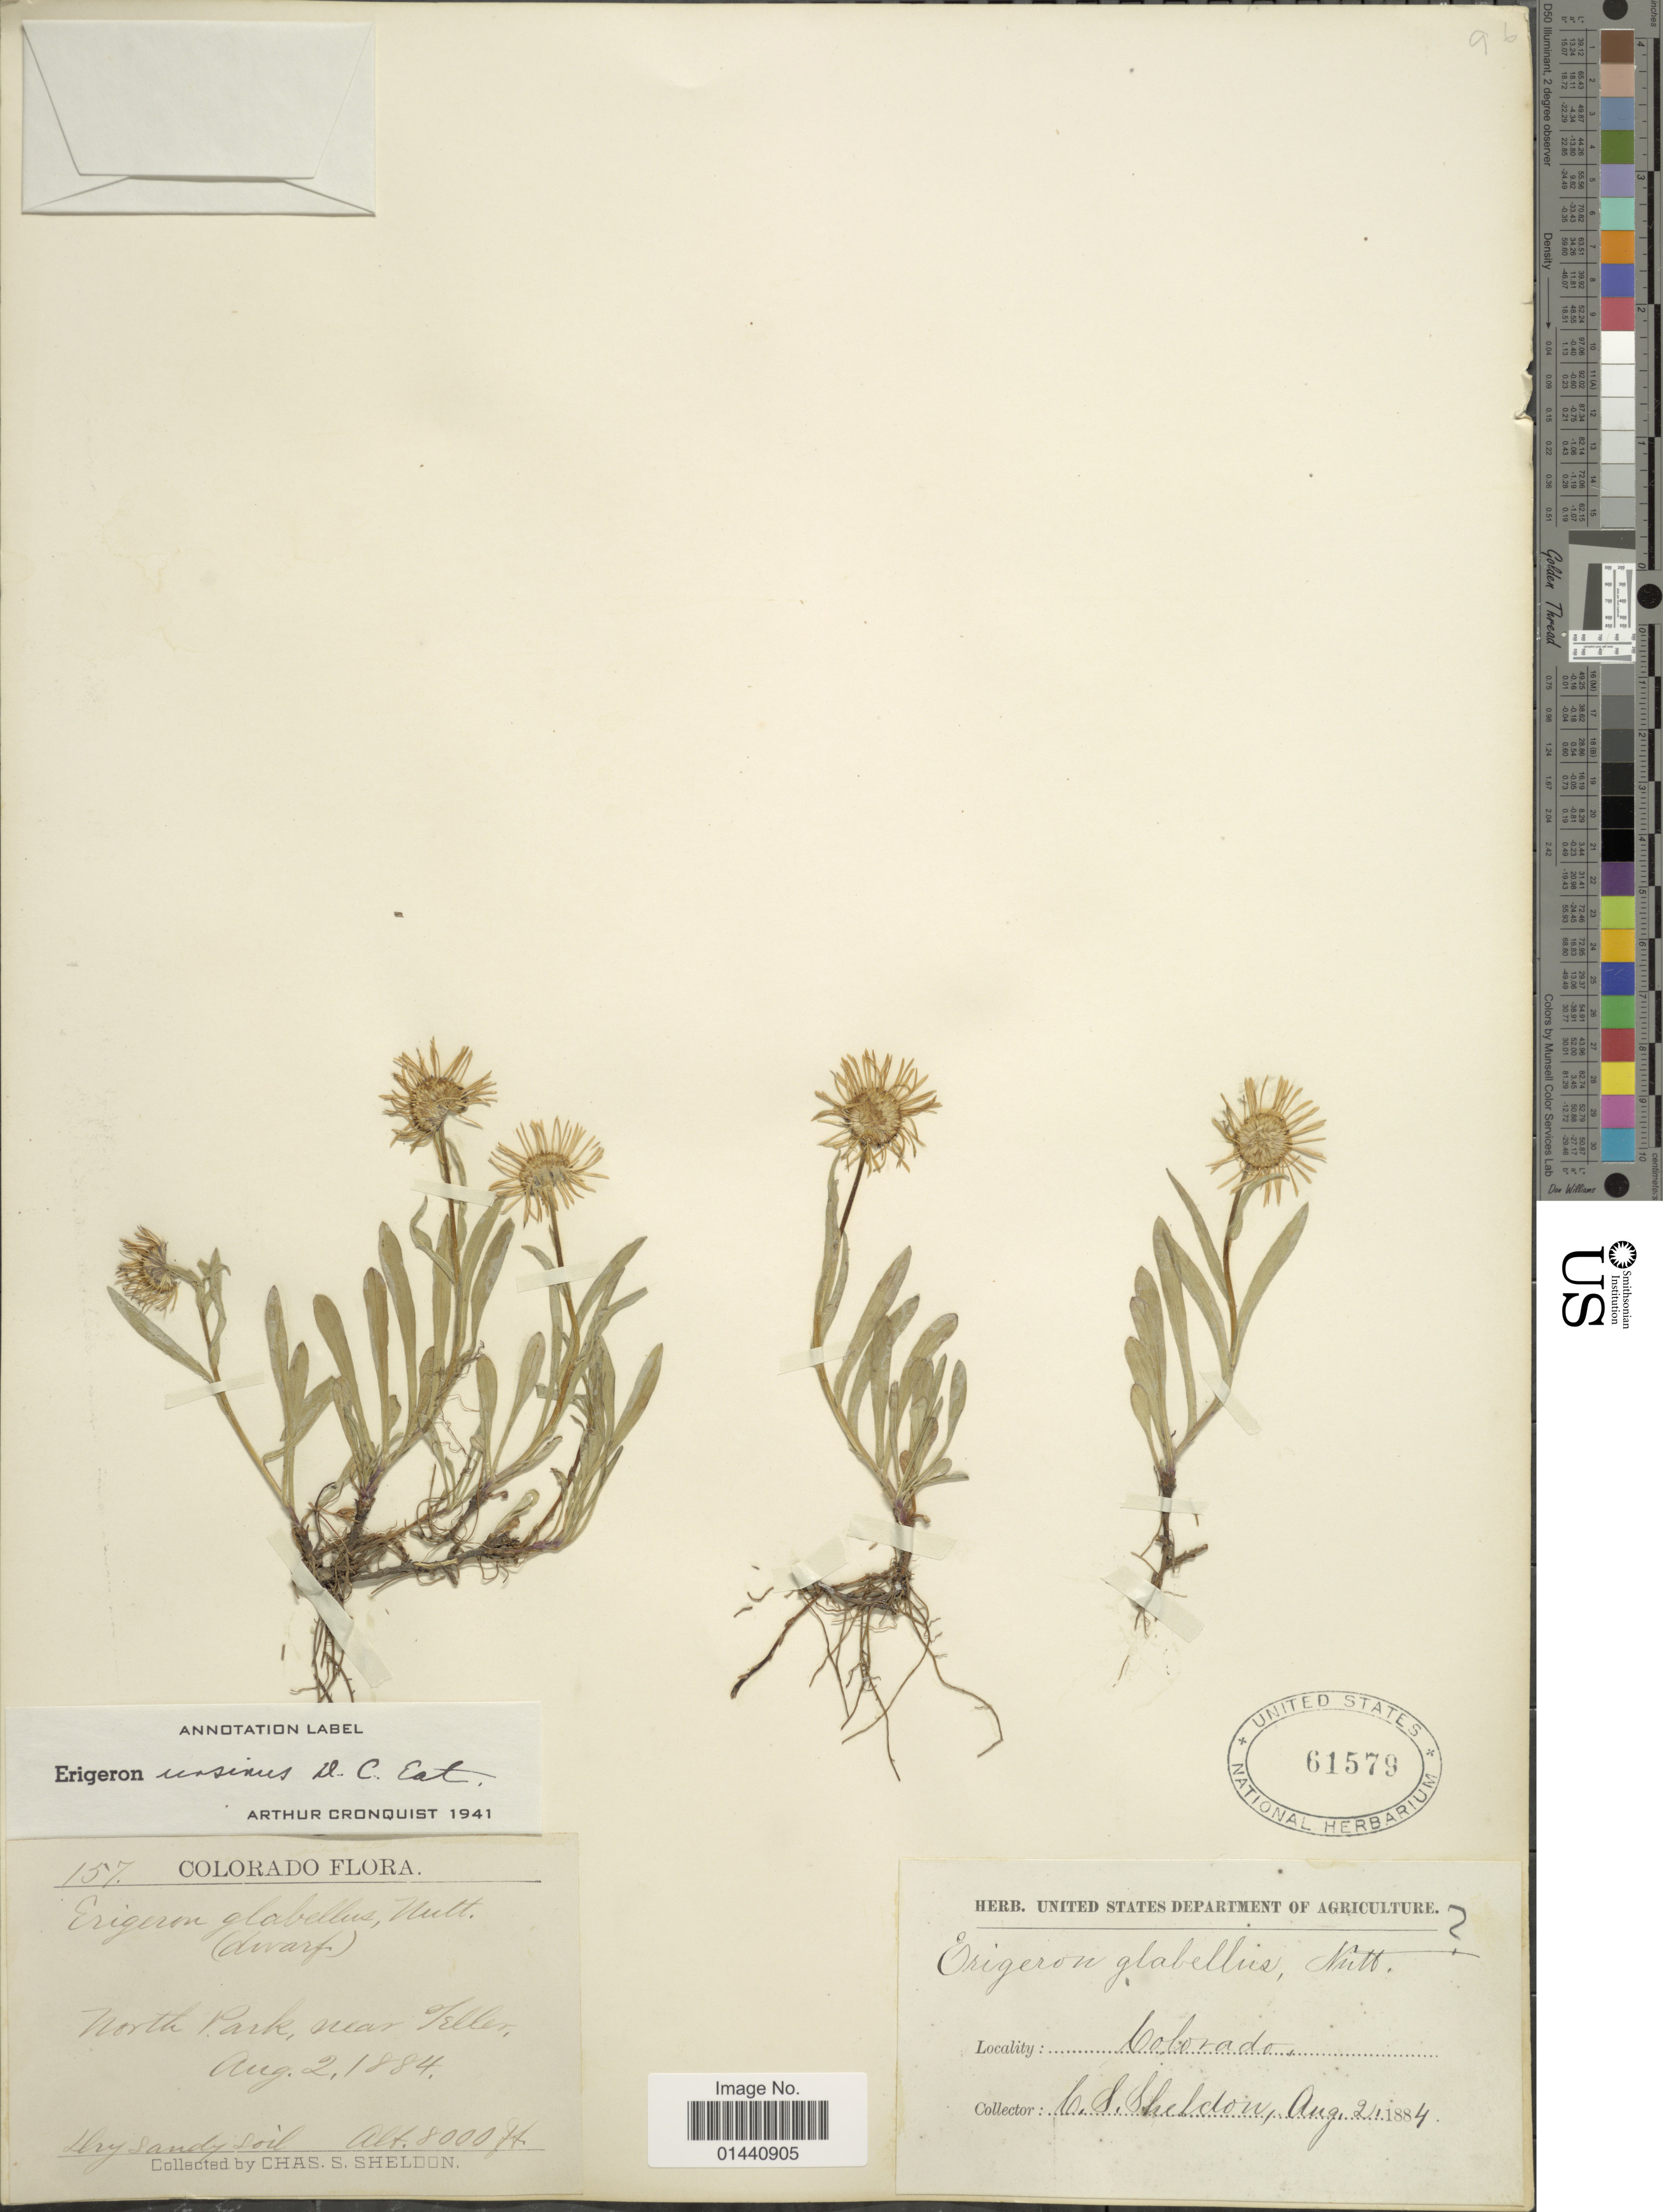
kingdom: Plantae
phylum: Tracheophyta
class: Magnoliopsida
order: Asterales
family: Asteraceae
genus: Erigeron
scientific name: Erigeron ursinus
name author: D.C. Eaton in C. King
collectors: C. S. Sheldon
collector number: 157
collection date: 1884-08-02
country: United States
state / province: Colorado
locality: North Park, near Teller.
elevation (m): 2438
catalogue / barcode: US 61579